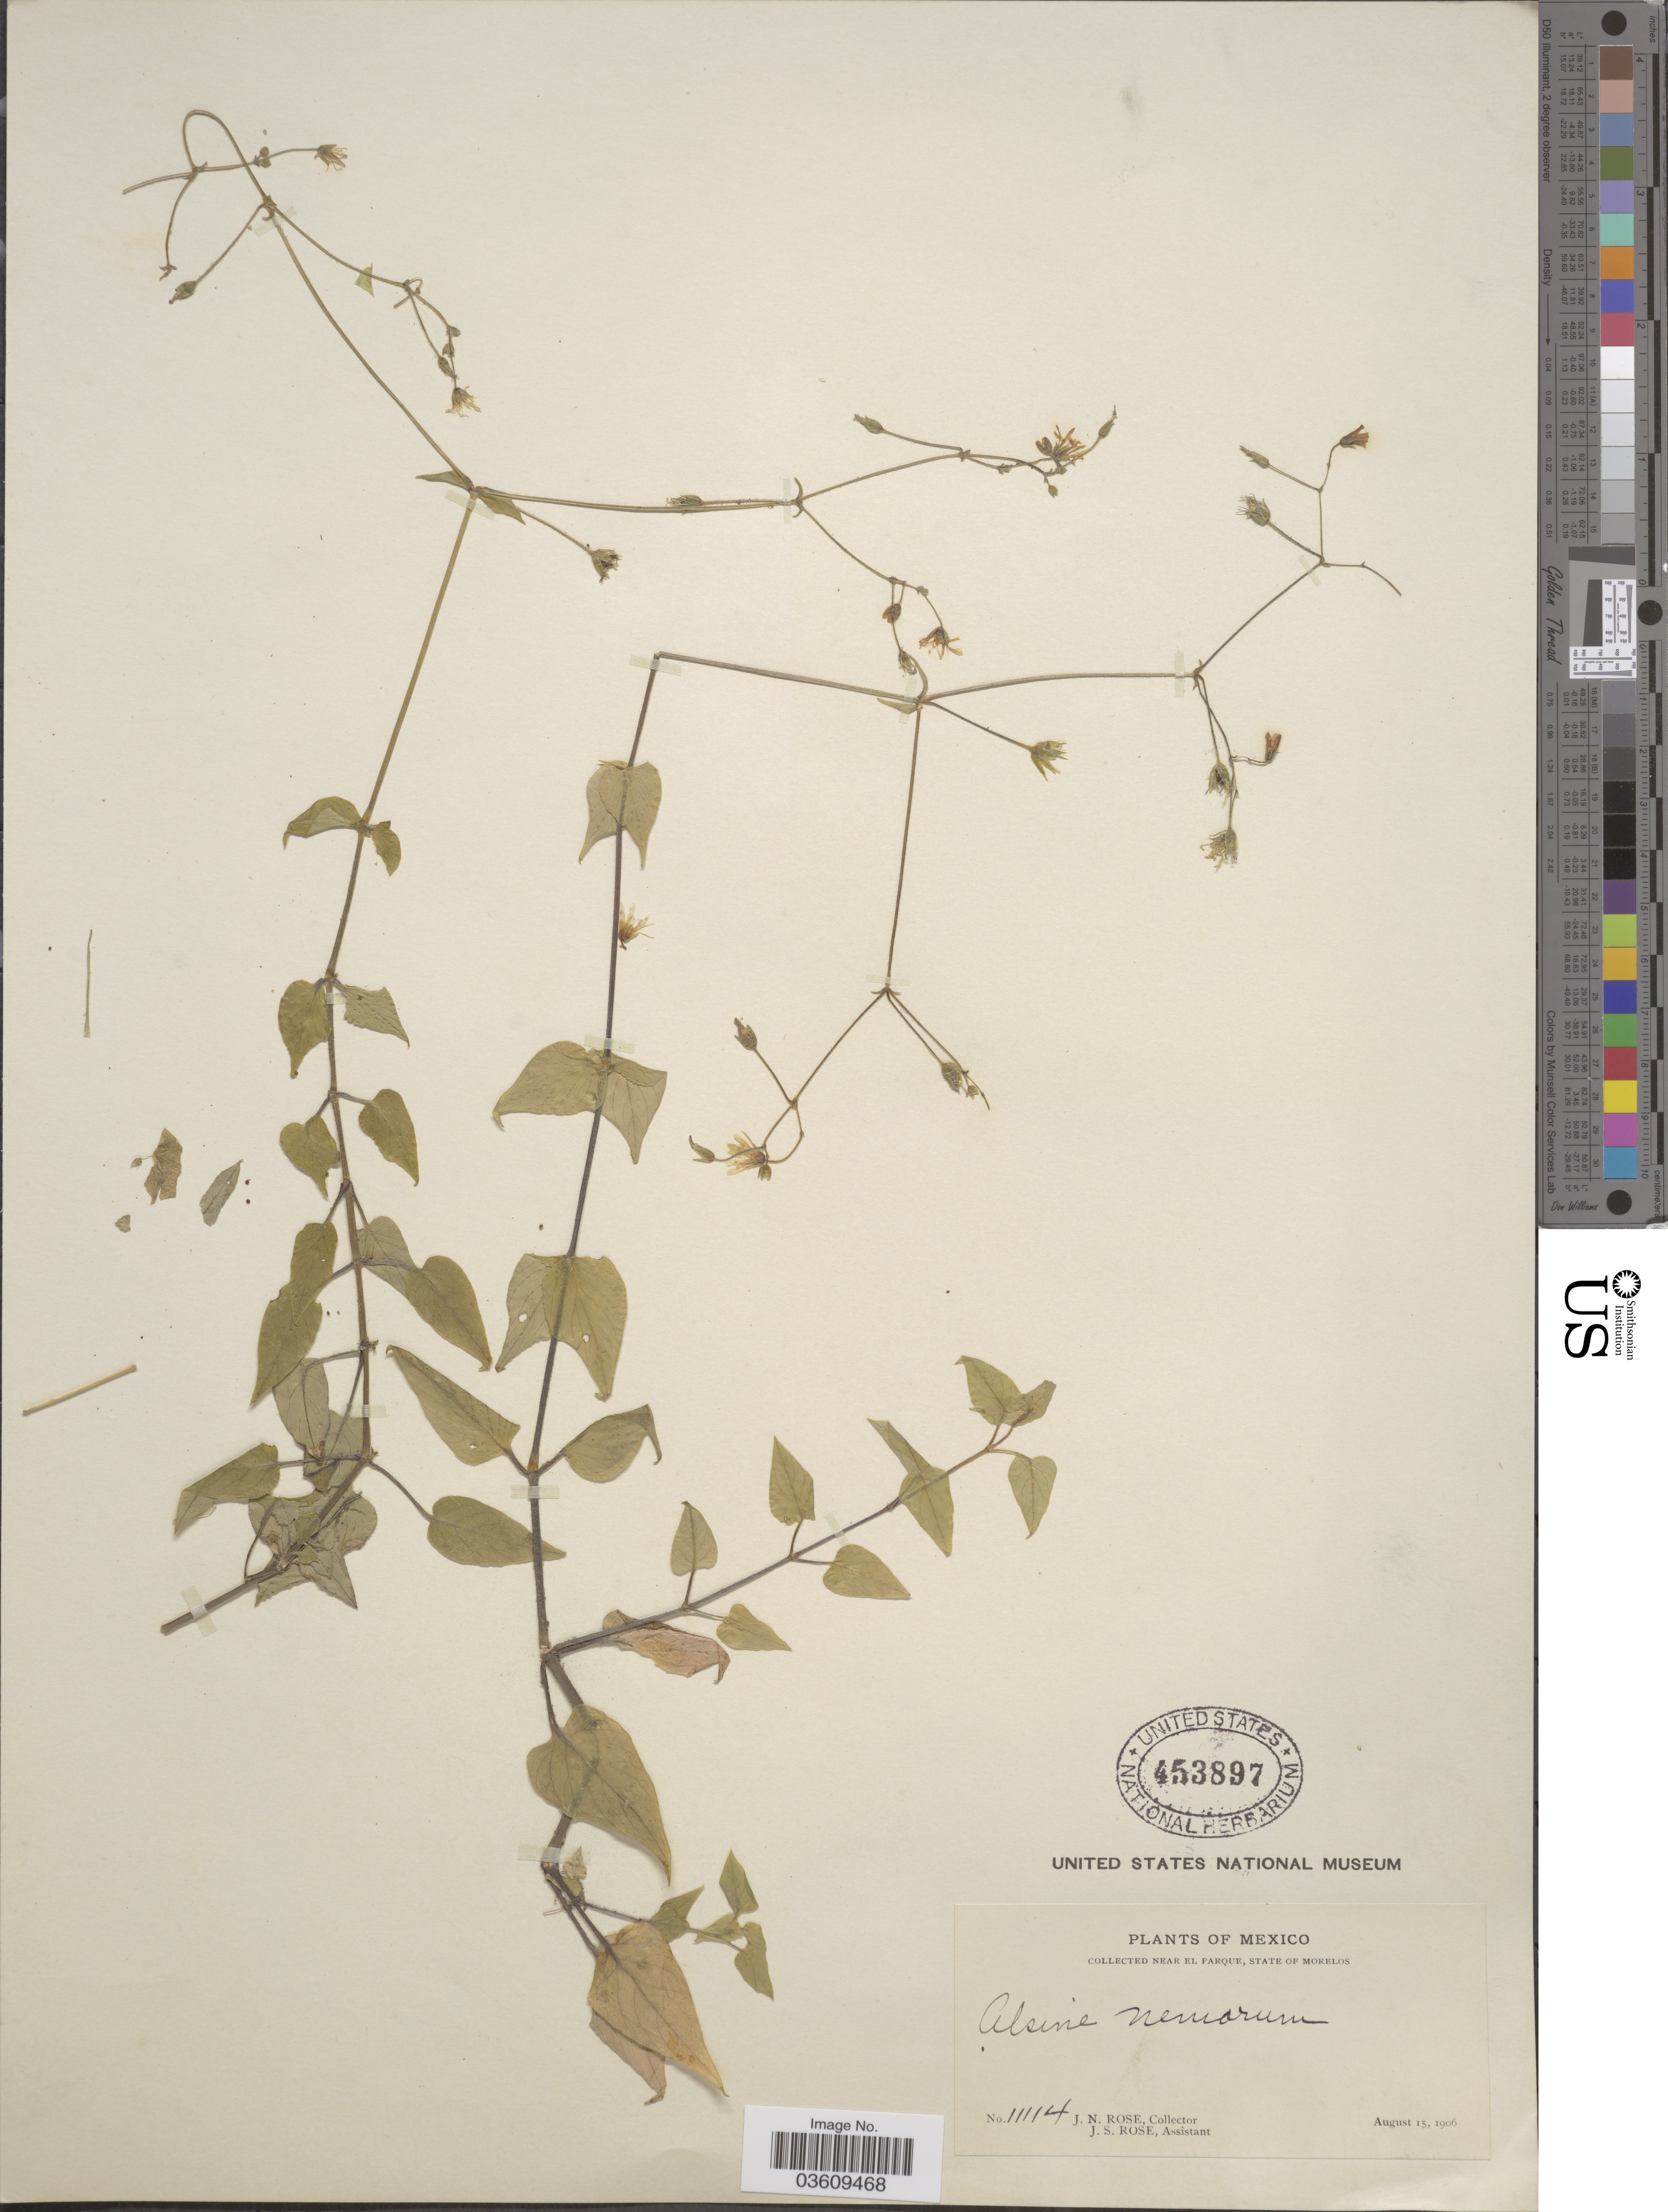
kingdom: Plantae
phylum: Tracheophyta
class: Magnoliopsida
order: Caryophyllales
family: Caryophyllaceae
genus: Stellaria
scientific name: Stellaria prostrata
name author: Baldwin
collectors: J. N. Rose & J. S. Rose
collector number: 11114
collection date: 1906-08-15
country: Mexico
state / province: Morelos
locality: Near El Parque.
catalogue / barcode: US 453897